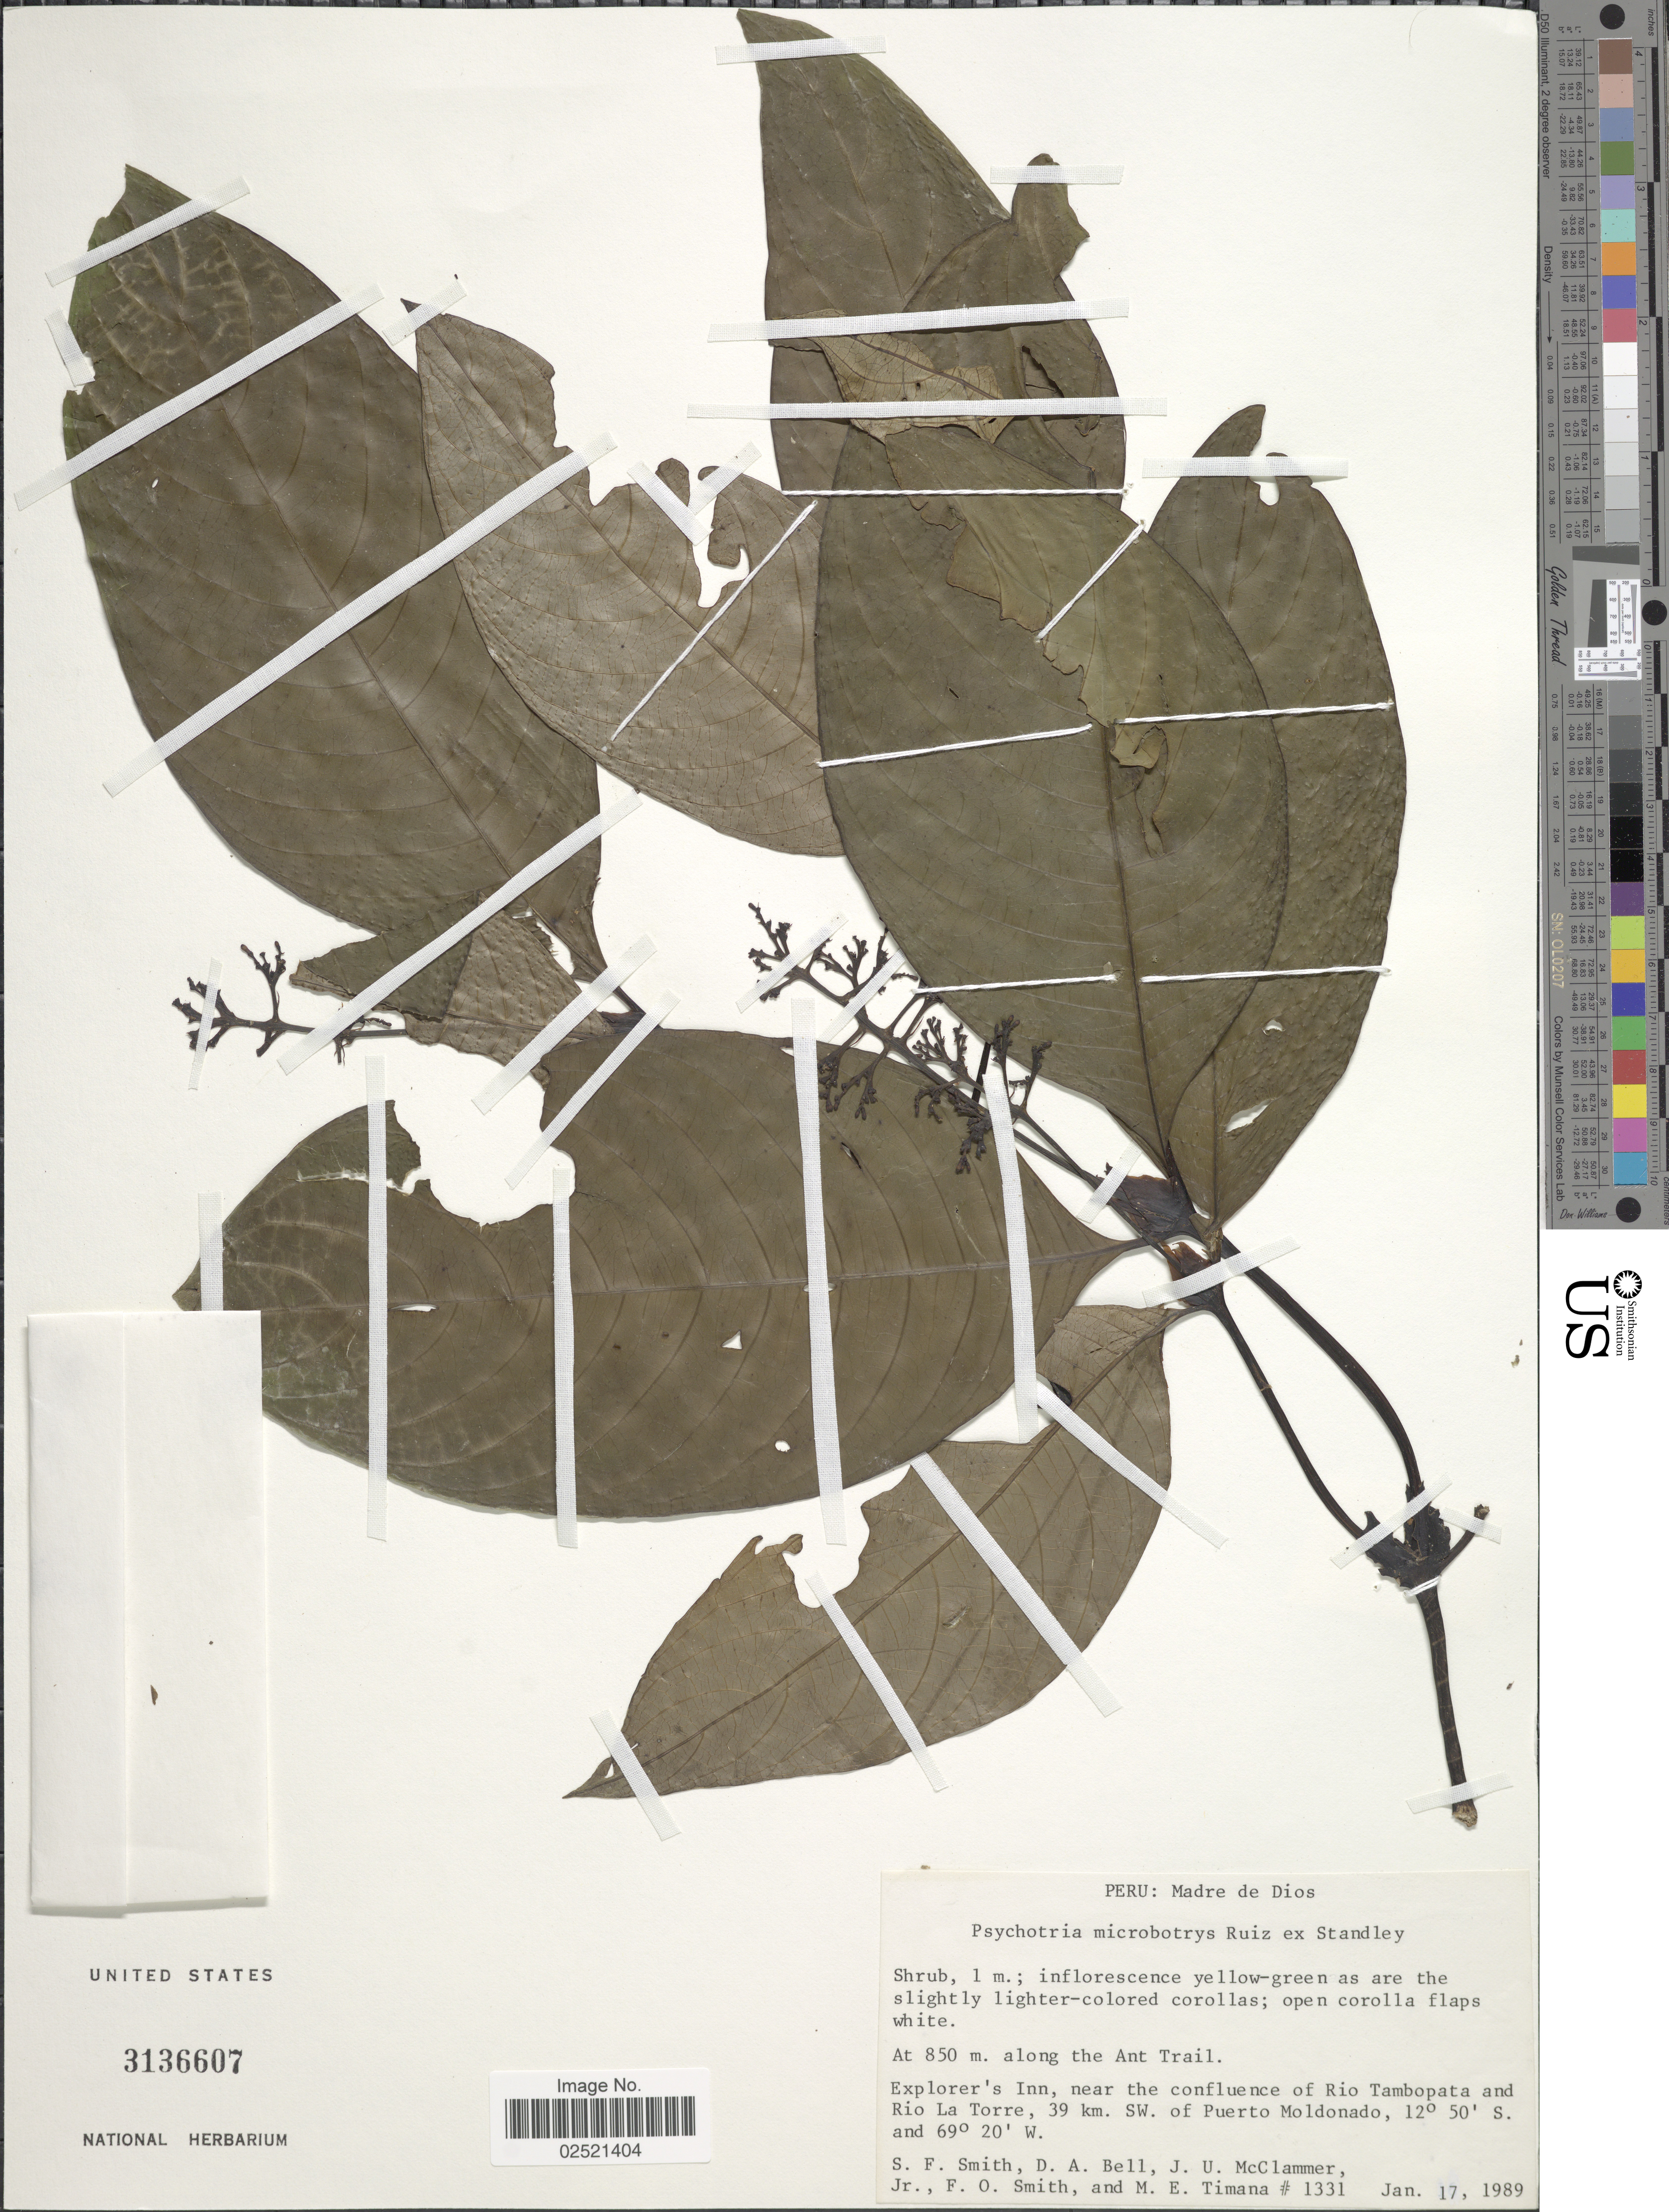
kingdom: Plantae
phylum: Tracheophyta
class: Magnoliopsida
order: Gentianales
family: Rubiaceae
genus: Psychotria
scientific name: Psychotria microbotrys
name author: Ruiz ex Standl.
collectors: S.F. Smith, D. A. Bell, J. McClammer Jr. & F. Smith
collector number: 1331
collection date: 1989-01-17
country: Peru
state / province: Madre de Dios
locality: Along the Ant Trail, Explorer's Inn, near the confluence of Rio Tambopata and Rio La Torre, 39 km. SW. of Puerto Moldonado.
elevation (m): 850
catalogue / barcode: US 3136607